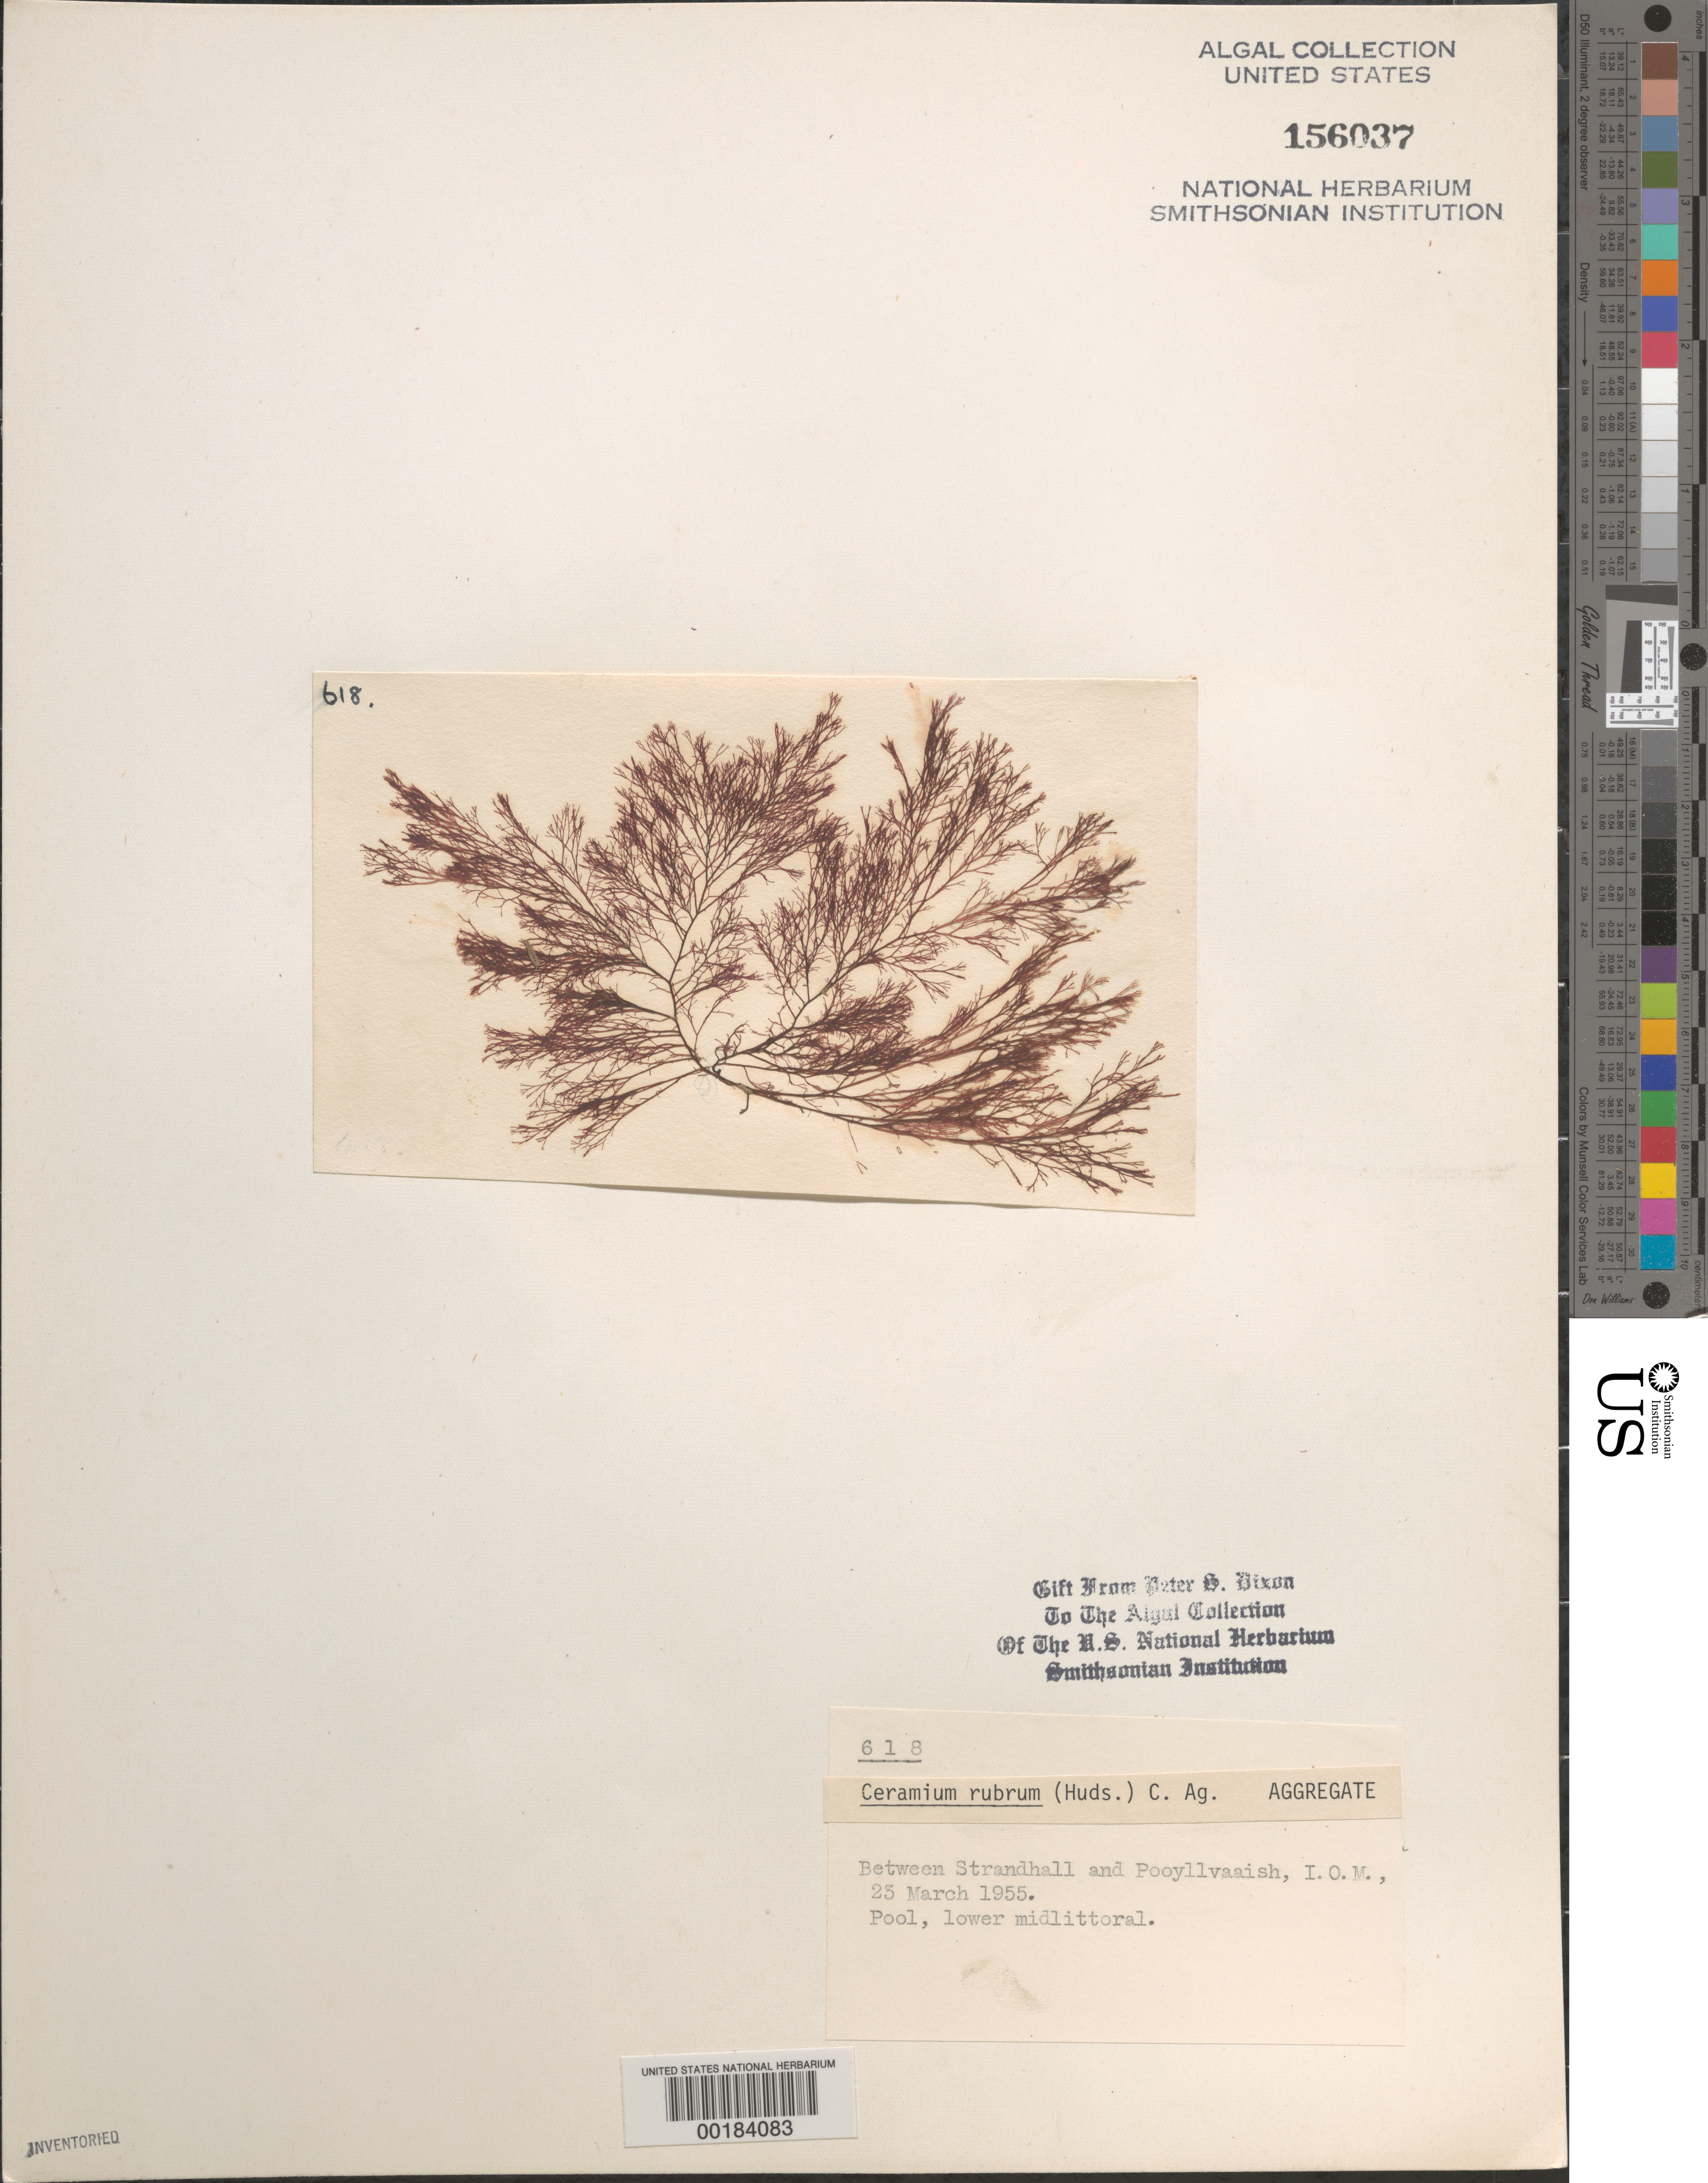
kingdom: Plantae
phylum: Rhodophyta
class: Florideophyceae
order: Ceramiales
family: Ceramiaceae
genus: Ceramium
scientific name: Ceramium rubrum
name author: C. Agardh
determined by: Dixon, P. S.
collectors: P. S. Dixon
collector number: PSD 618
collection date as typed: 23 Mar 1955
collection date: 1955-03-23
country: United Kingdom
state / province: England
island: Isle of Man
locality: Between Strandhall and Pooyllvaaish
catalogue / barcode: US 156037